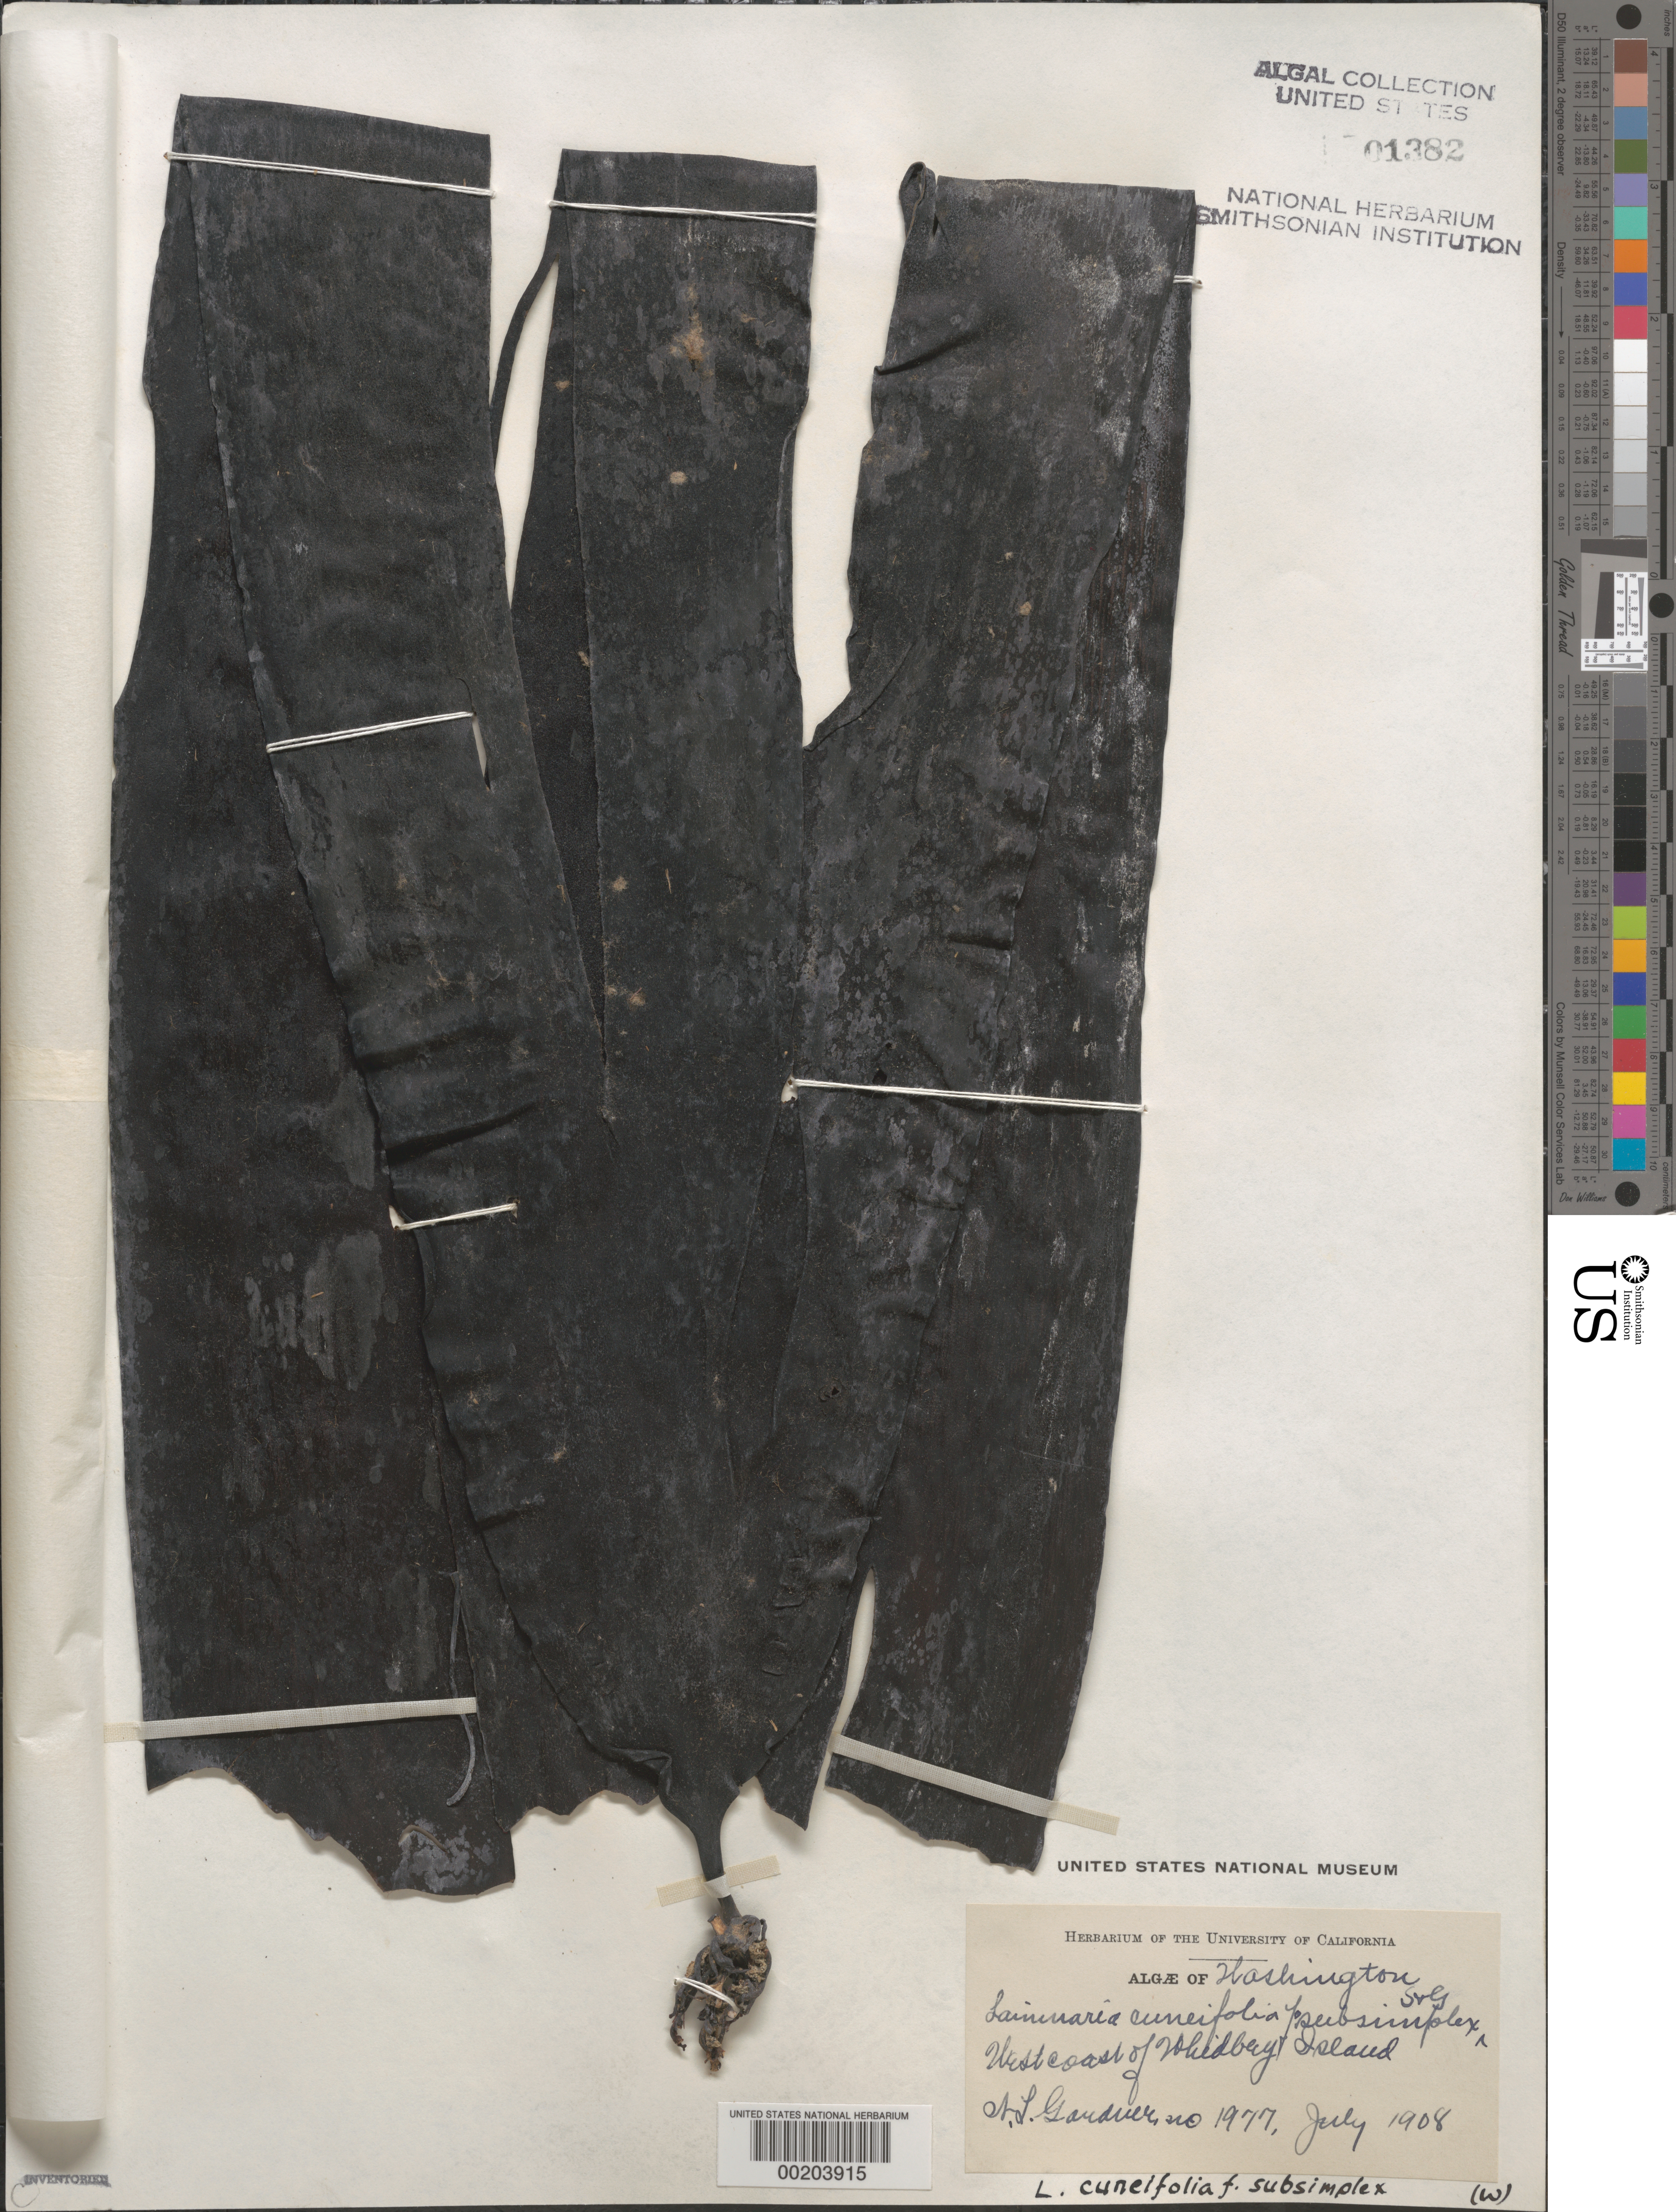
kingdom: Chromista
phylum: Ochrophyta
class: Phaeophyceae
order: Laminariales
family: Laminariaceae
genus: Saccharina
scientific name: Saccharina groenlandica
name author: (Rosenv.) C.E. Lane et al.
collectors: N. Gardner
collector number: NLG 1977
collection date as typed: Jul 1908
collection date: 1908-07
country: United States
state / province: Washington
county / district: Island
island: Whidbey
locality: West coast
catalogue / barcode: US 1382